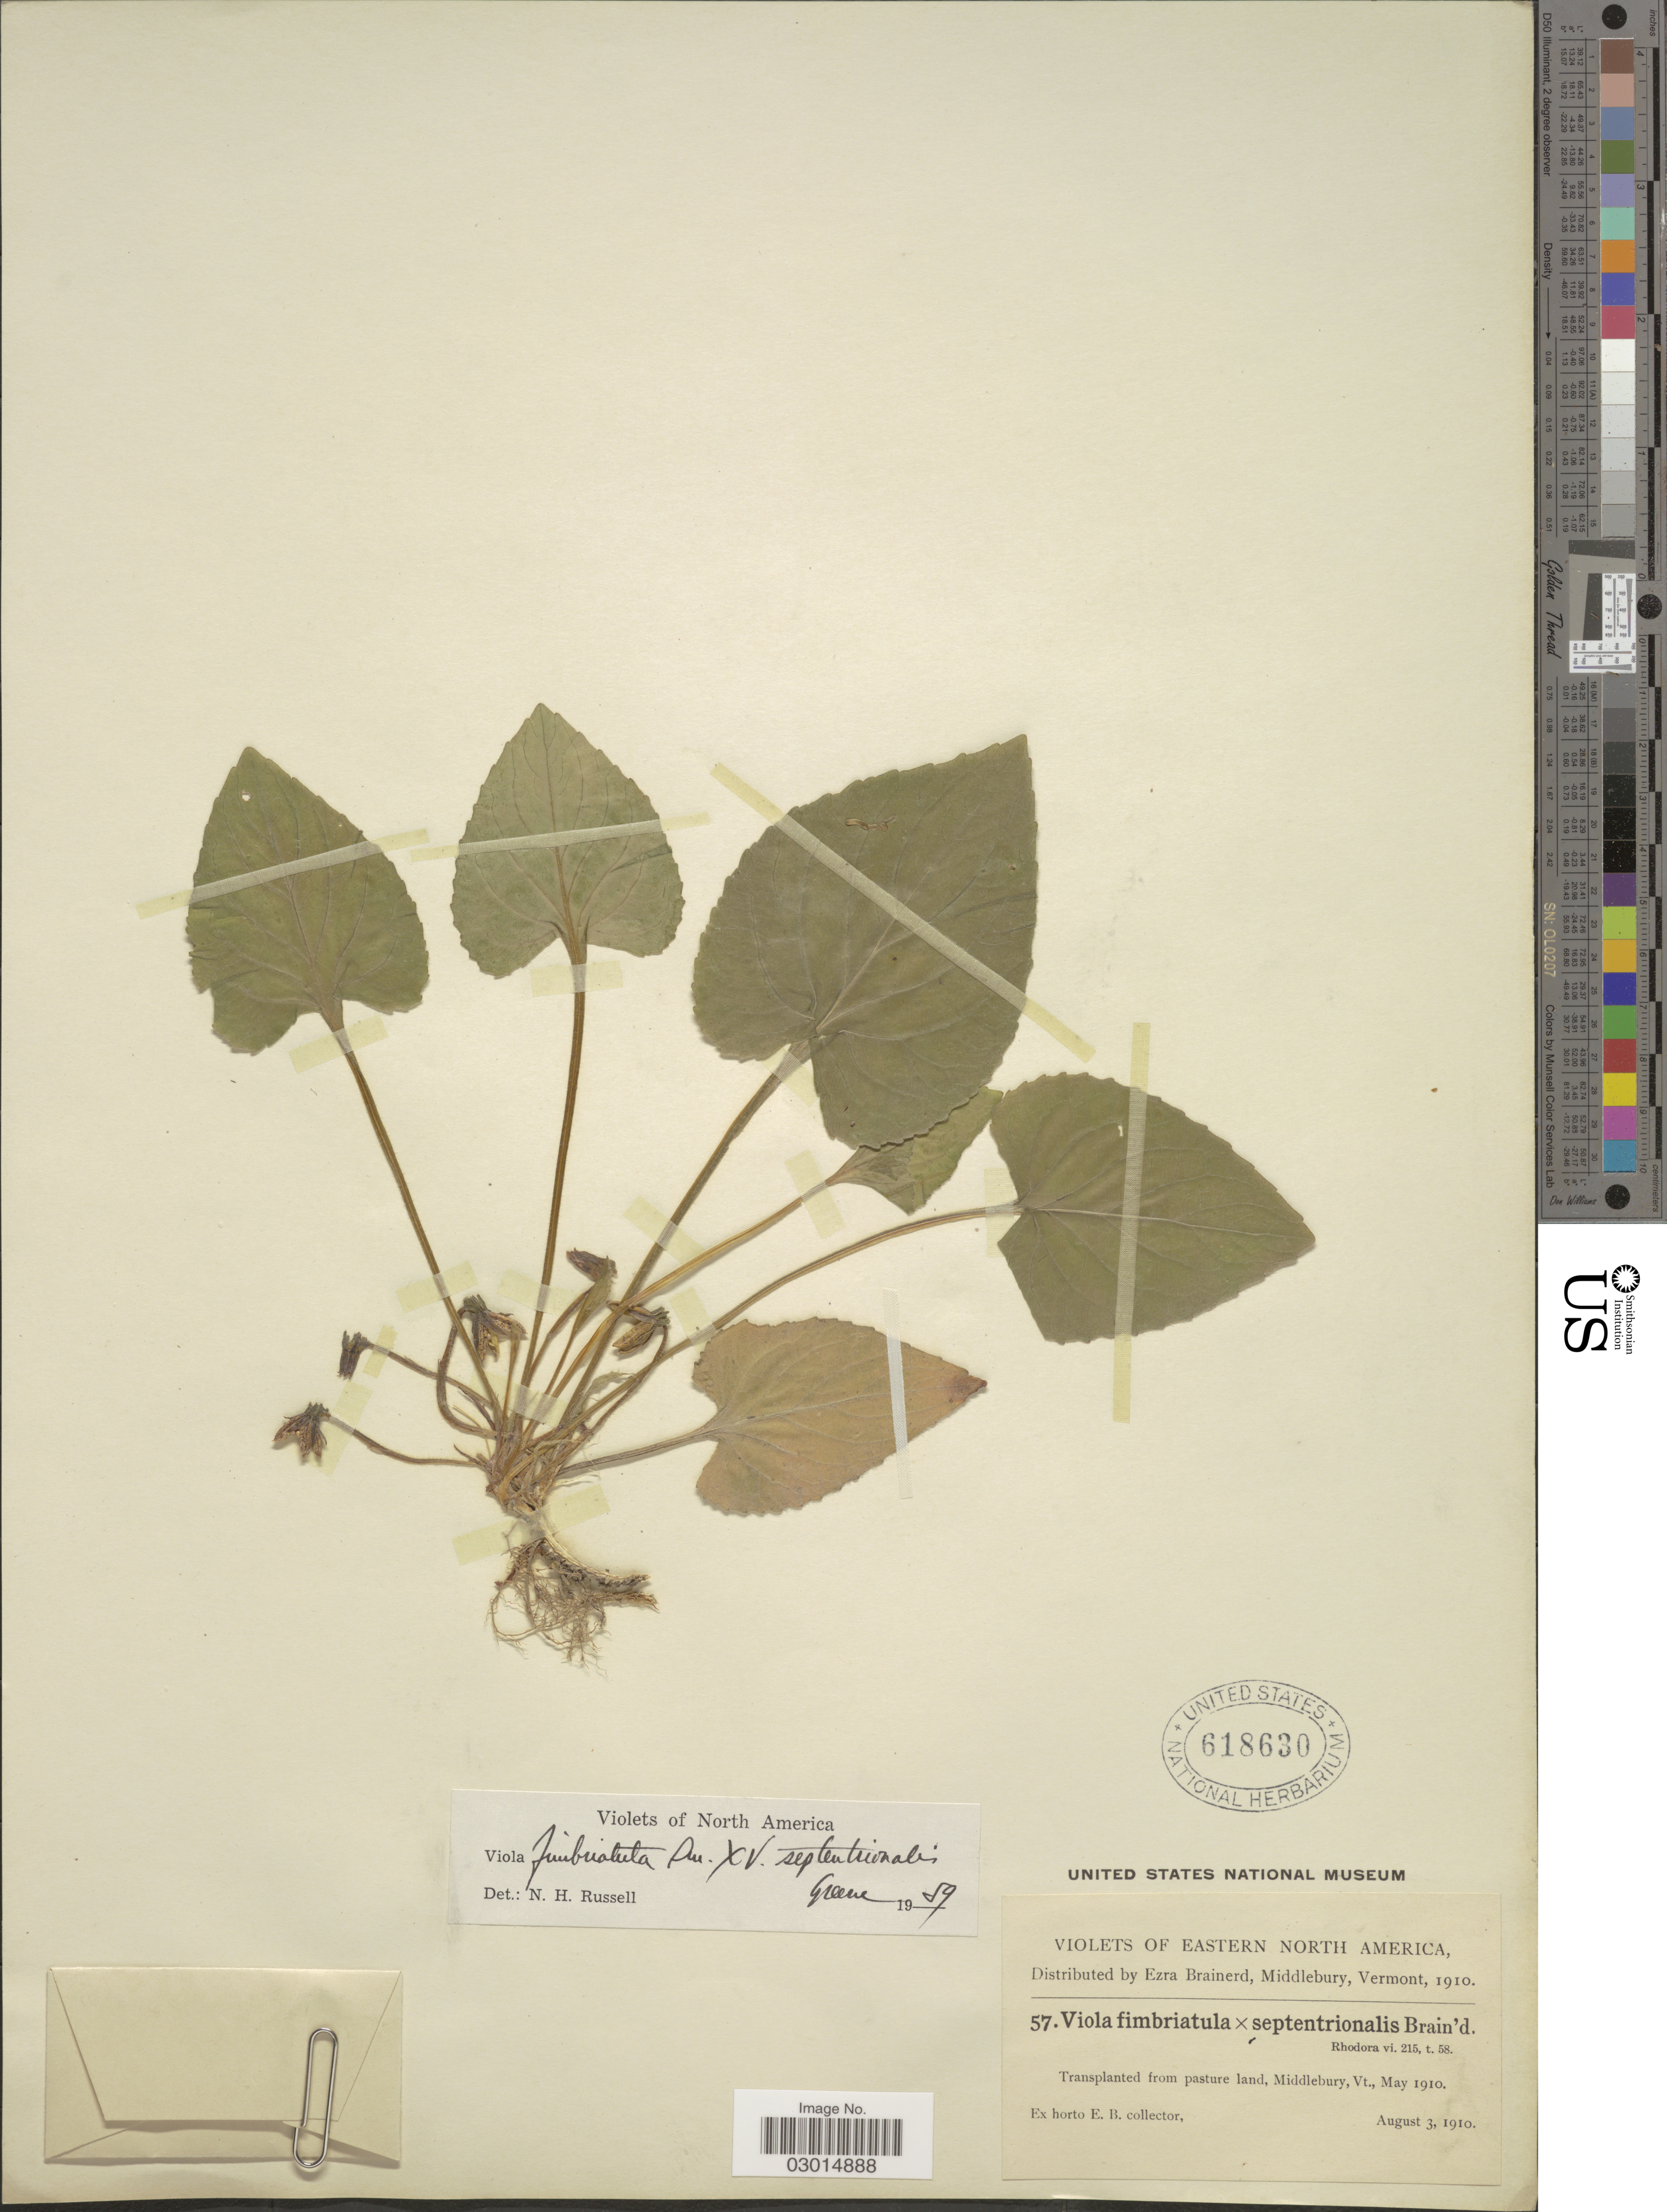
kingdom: Plantae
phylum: Tracheophyta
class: Magnoliopsida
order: Malpighiales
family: Violaceae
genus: Viola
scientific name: Viola fimbriatula x V. septentrionalis Greene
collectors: ex herb. Ezra Brainerd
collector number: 57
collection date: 1910-08-03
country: United States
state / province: Vermont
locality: Eastern North America. Transplanted from pasture land, Middlebury, Vt.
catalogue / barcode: US 618630